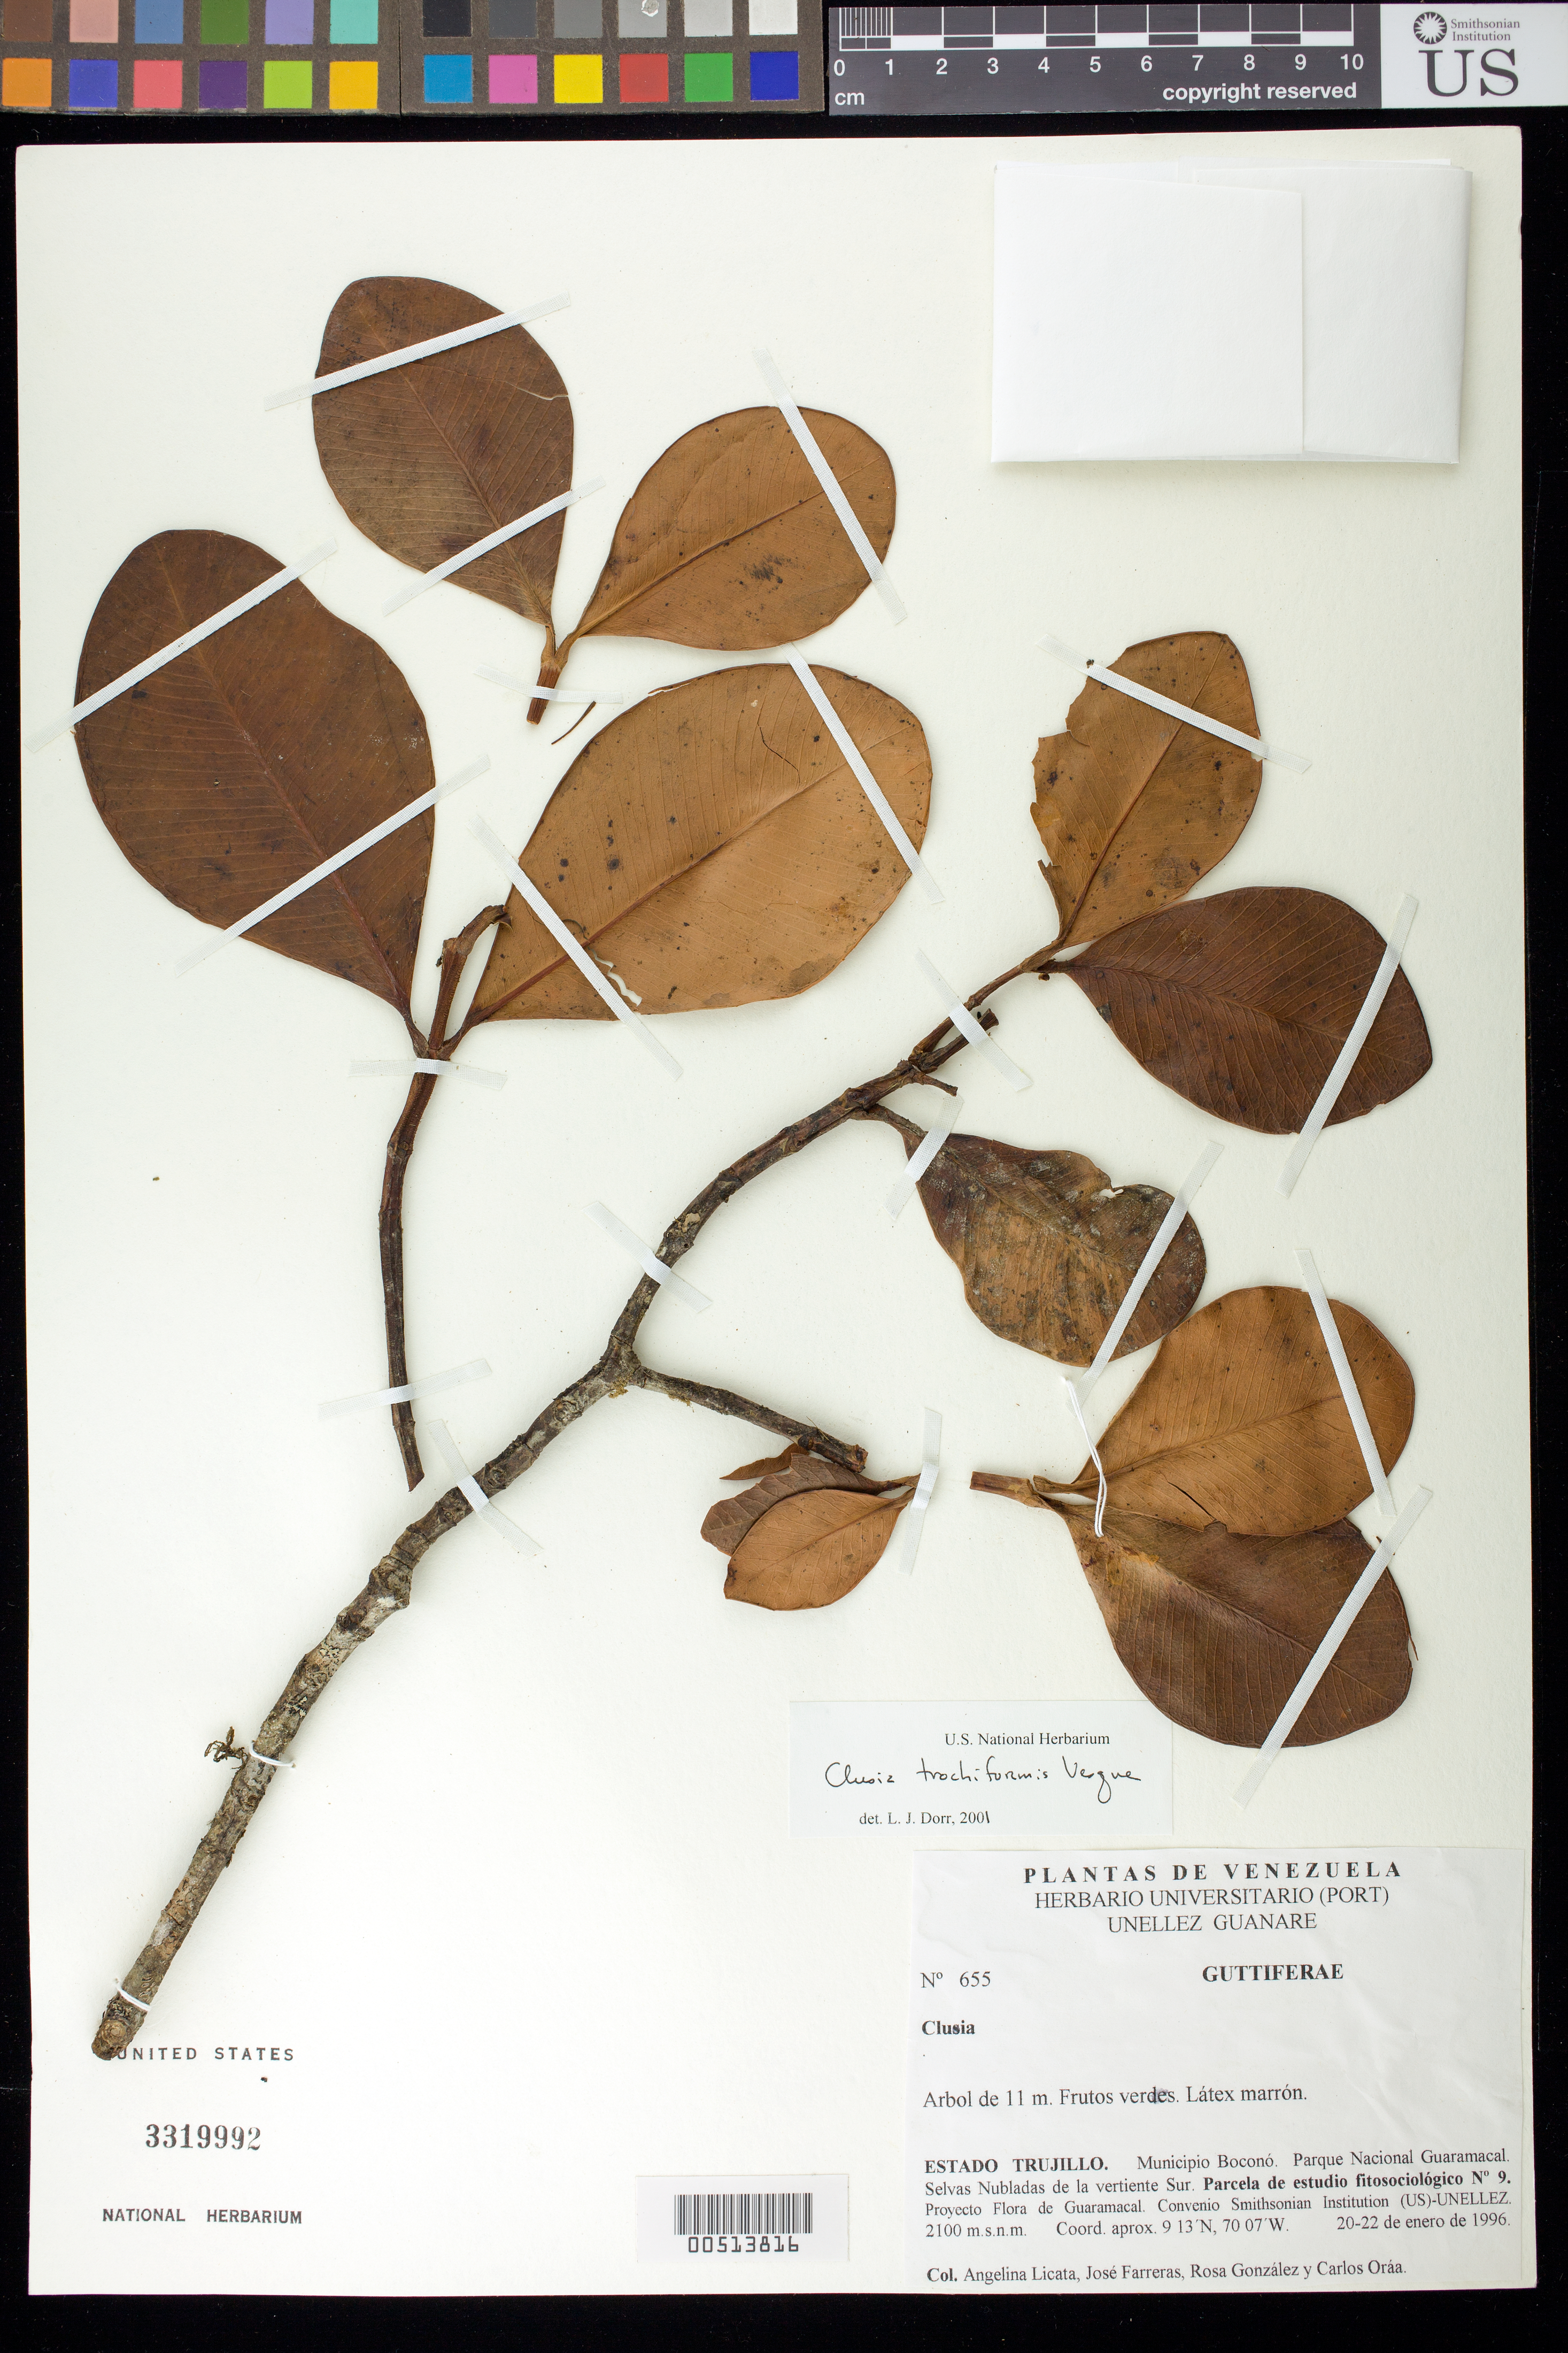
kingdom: Plantae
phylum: Tracheophyta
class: Magnoliopsida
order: Malpighiales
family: Clusiaceae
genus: Clusia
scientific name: Clusia trochiformis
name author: Vesque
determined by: Dorr, L. J., (BOT), Smithsonian Institution - National Museum of Natural History (UNITED STATES)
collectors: A. Licata, J. Farreras, R. González & C. Oráa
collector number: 655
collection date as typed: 20 Jan 1996 to 22 Jan 1996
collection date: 1996-01-20/1996-01-22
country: Venezuela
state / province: Trujillo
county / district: Boconó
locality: Parque Nacional Guaramacal, vertiente S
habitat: Selvas nubladas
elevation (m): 2100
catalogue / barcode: US 3319992